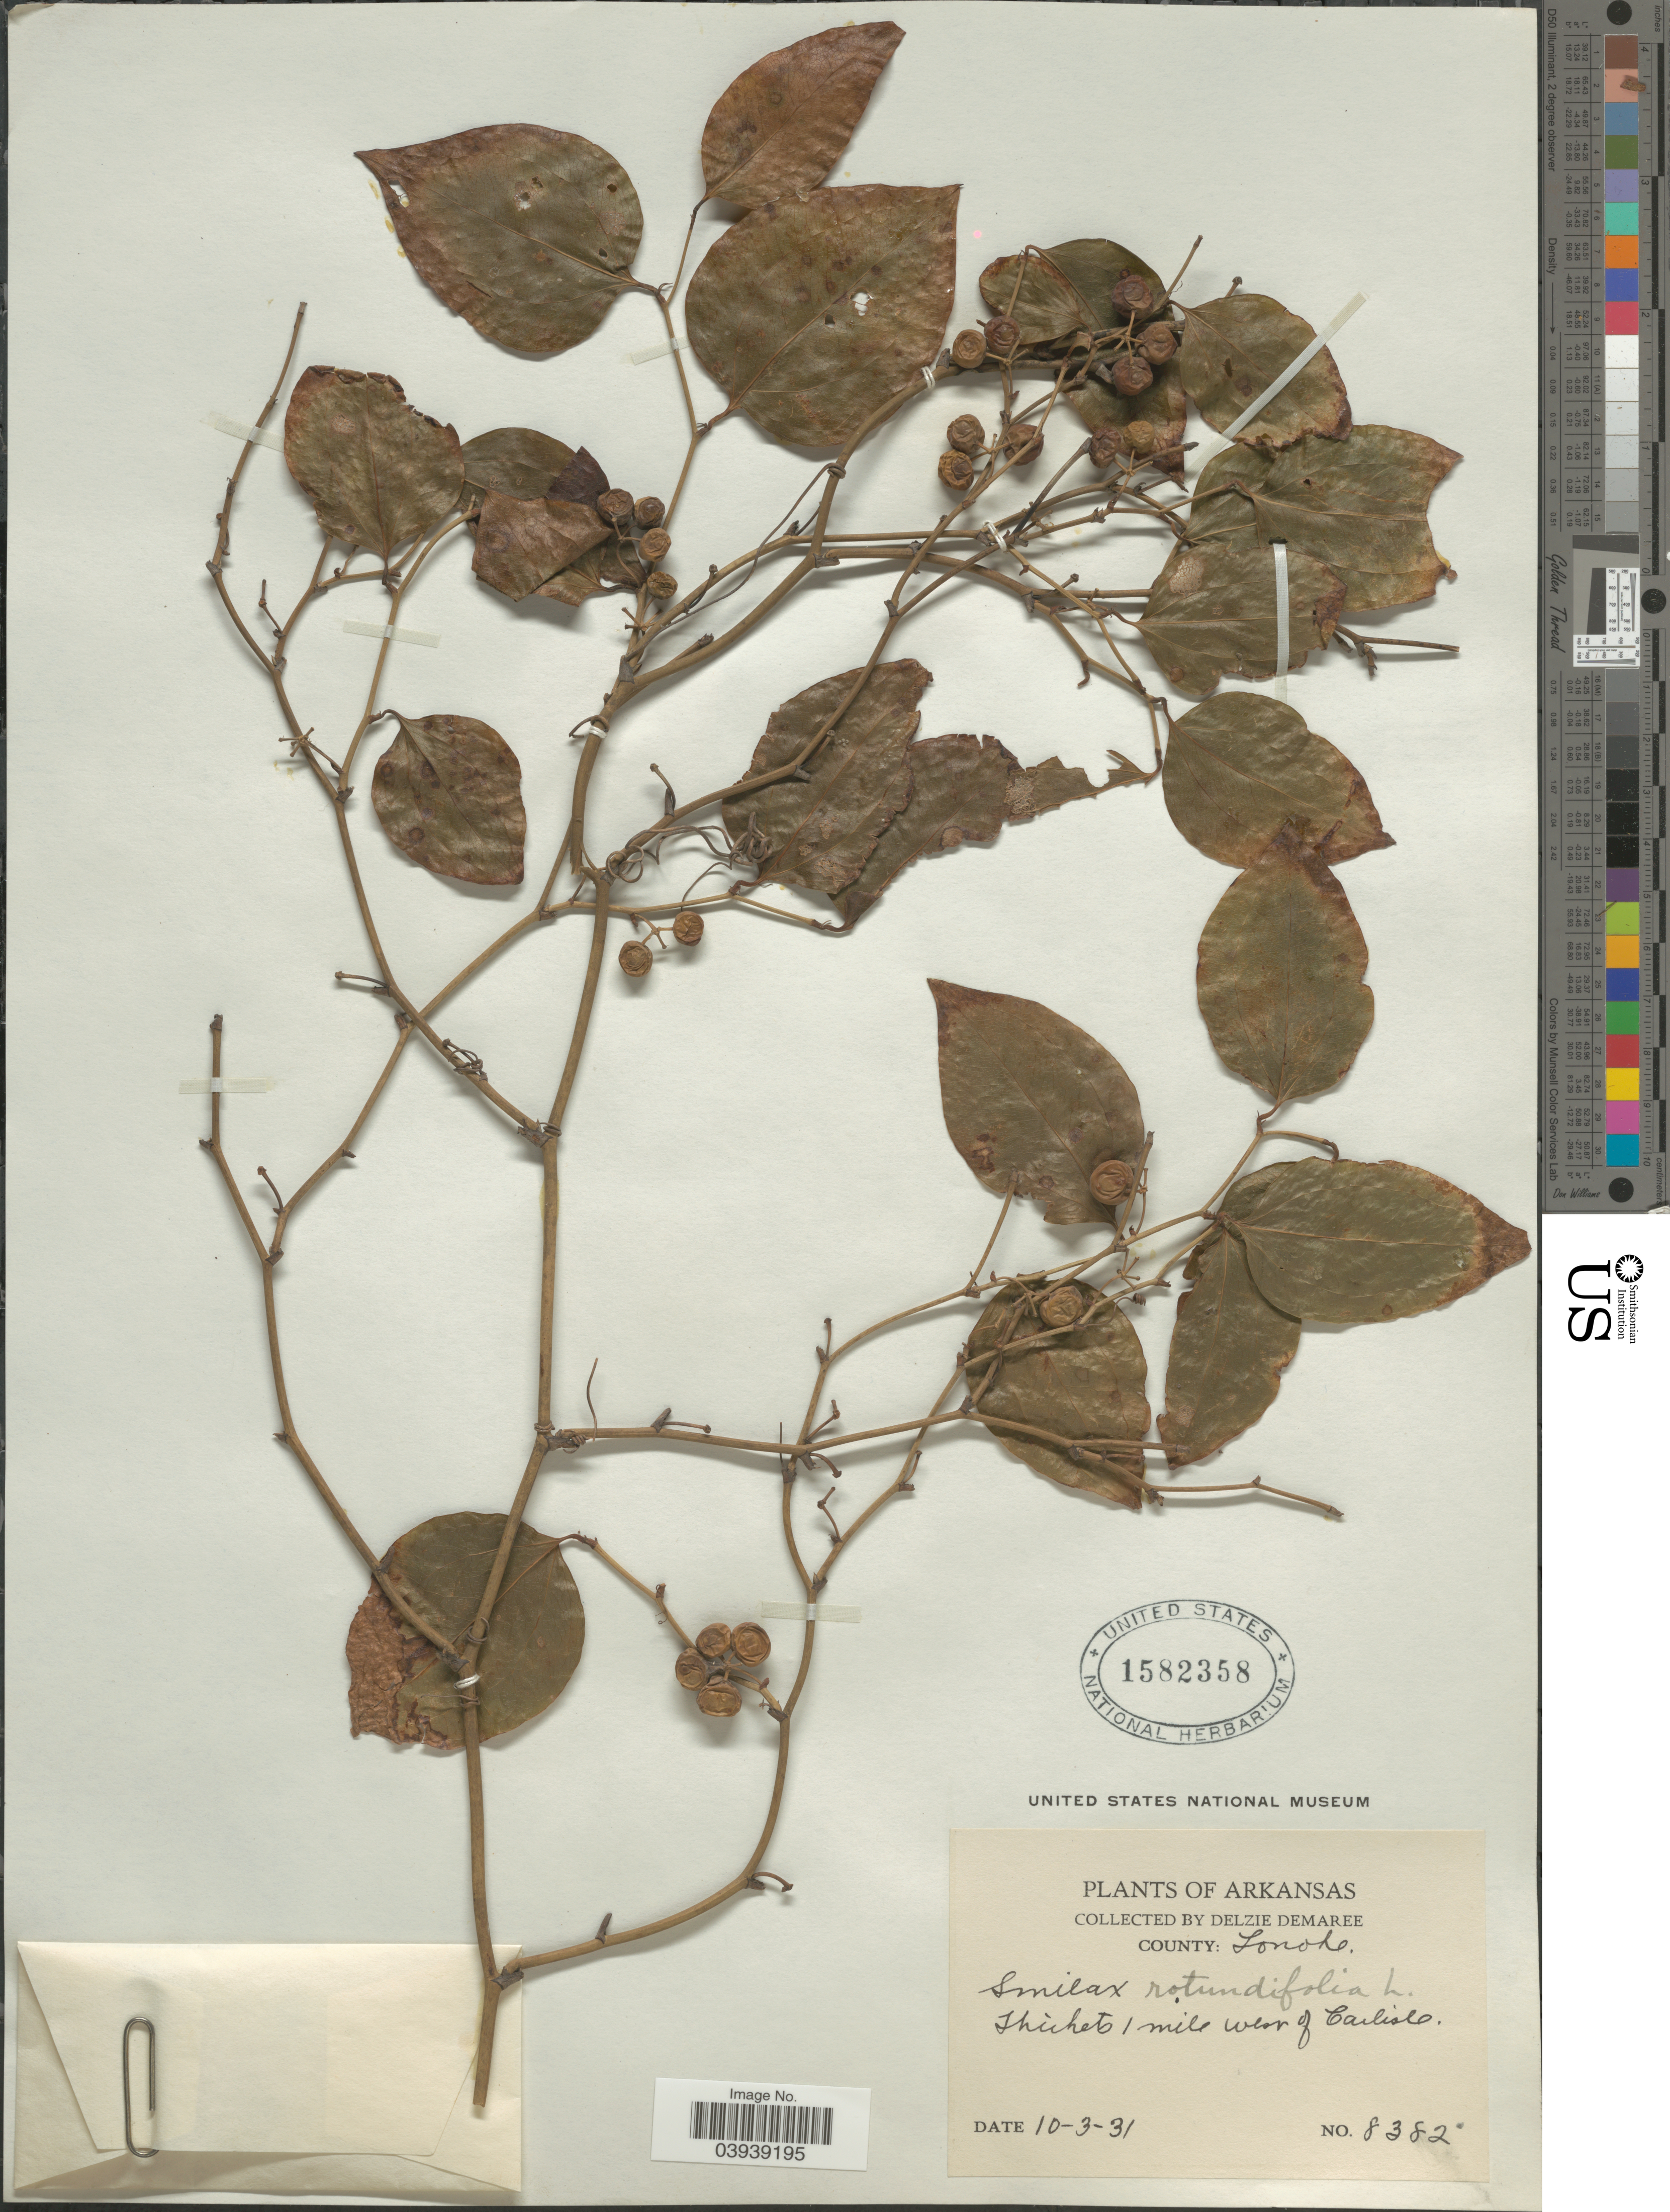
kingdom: Plantae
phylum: Tracheophyta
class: Liliopsida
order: Liliales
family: Smilacaceae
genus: Smilax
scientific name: Smilax rotundifolia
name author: L.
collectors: D. Demaree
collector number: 8382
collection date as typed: Transcribed d/m/y: 3/10/31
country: United States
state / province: Arkansas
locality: County: Lonoke. Thickets 1 mile west of Carlisle.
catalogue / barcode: US 1582358